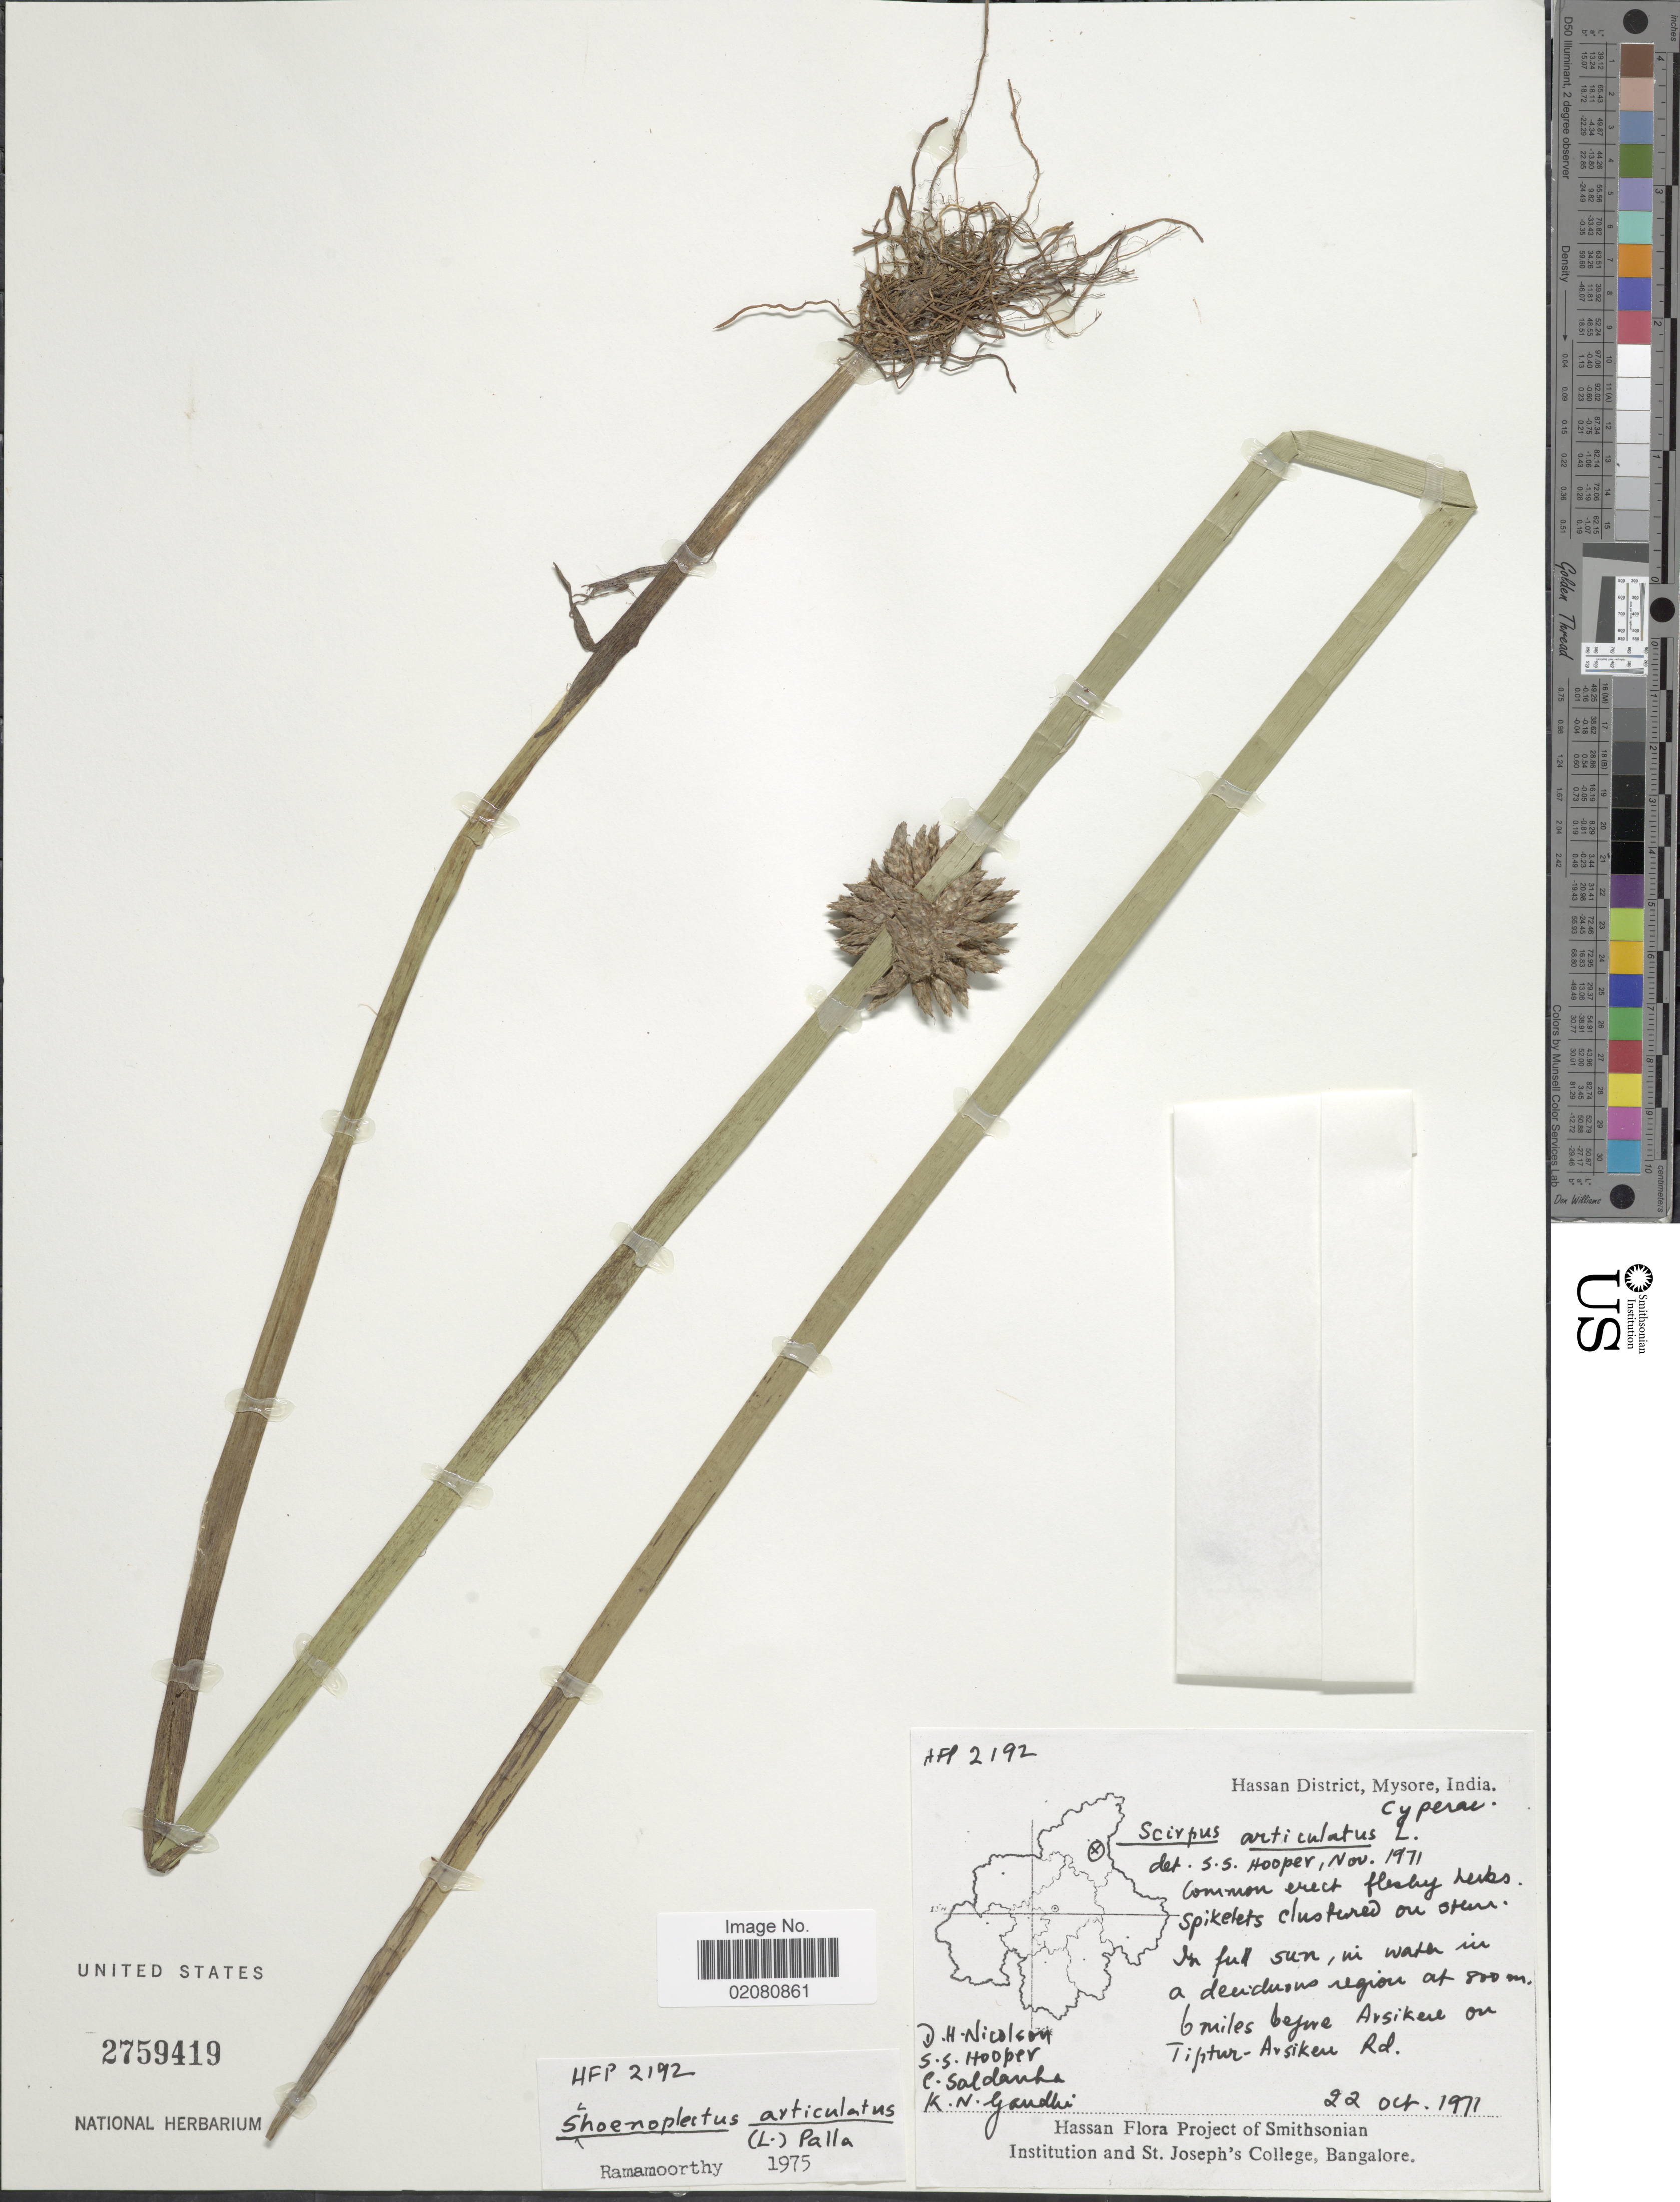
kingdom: Plantae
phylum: Tracheophyta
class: Liliopsida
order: Poales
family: Cyperaceae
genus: Schoenoplectus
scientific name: Schoenoplectus articulatus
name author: (L.) Palla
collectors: D. H. Nicolson, S. S. Hooper, C. Saldanha & K. N. Gandhi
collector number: AFL2192*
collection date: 1971-10-22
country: India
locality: Hassan District, Mysore, India. 6 miles before Arsikere on Tiptur-Arsikere Rd.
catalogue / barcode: US 2759419